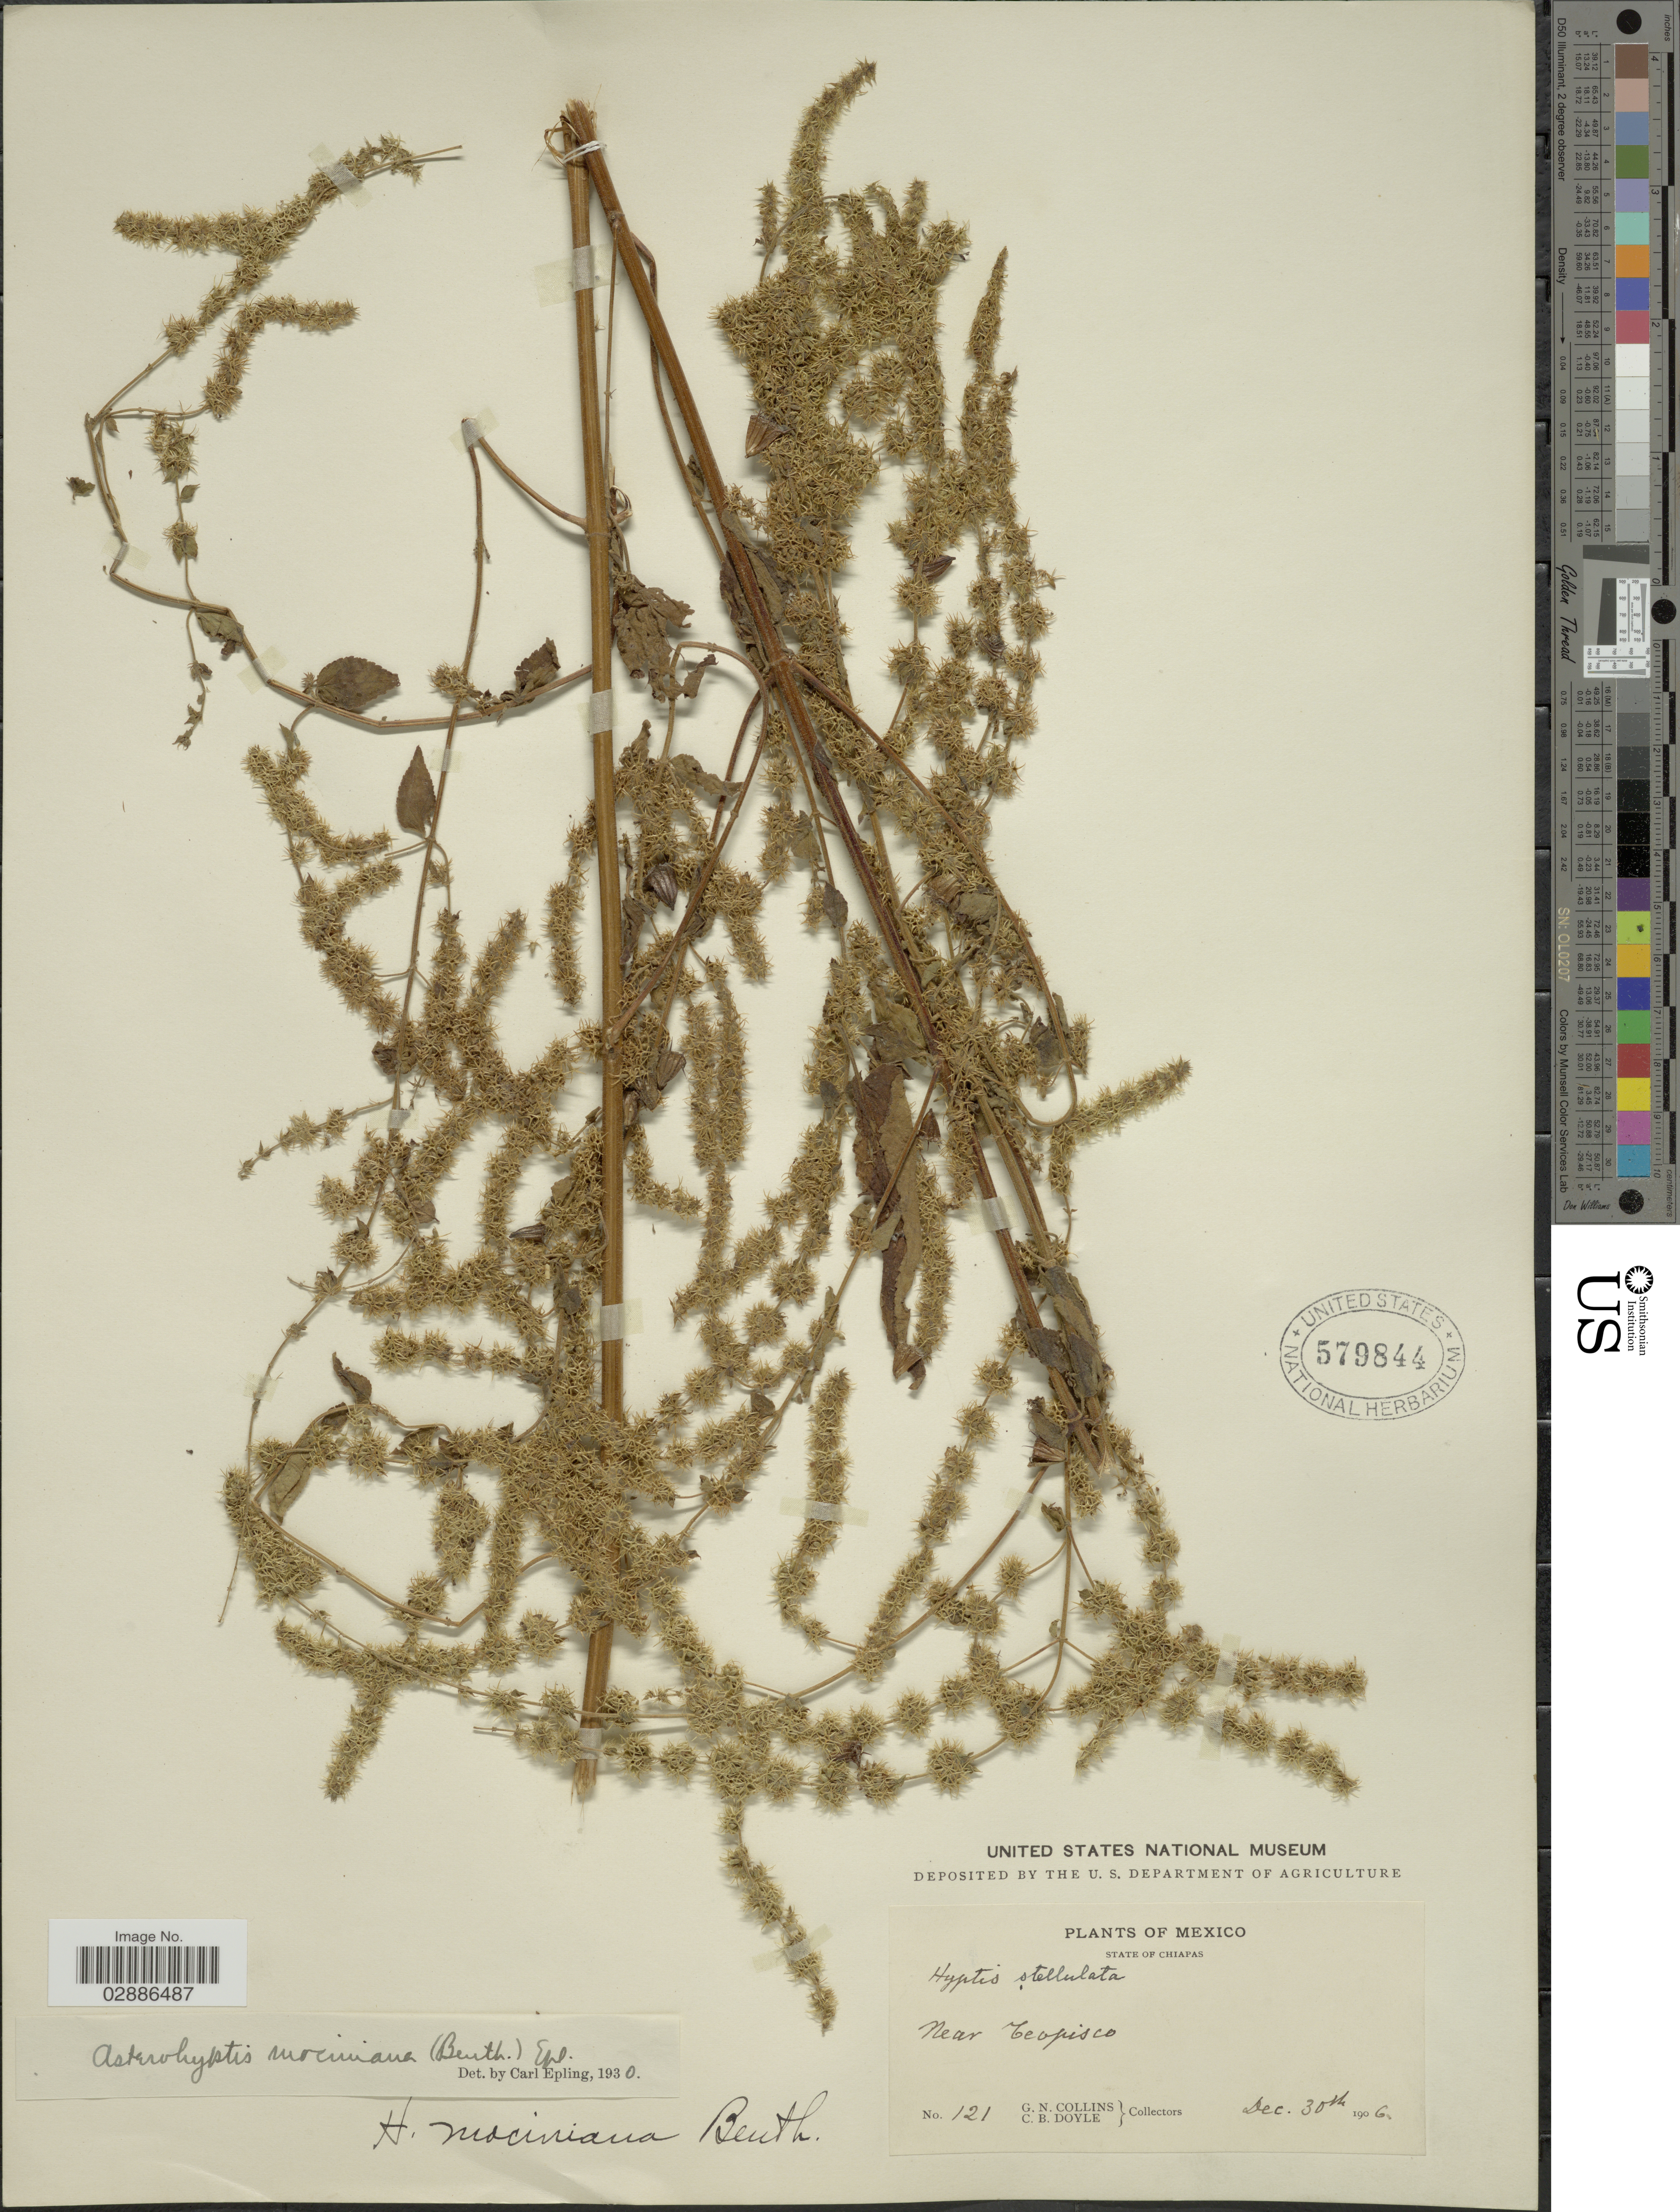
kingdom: Plantae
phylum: Tracheophyta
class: Magnoliopsida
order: Lamiales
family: Lamiaceae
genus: Asterohyptis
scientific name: Asterohyptis mociniana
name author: (Benth.) Epling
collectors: G. Collins & C. Doyle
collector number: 121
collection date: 1906-12-30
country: Mexico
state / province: Chiapas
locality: State of Chiapas, Near Teopisco.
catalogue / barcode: US 579844